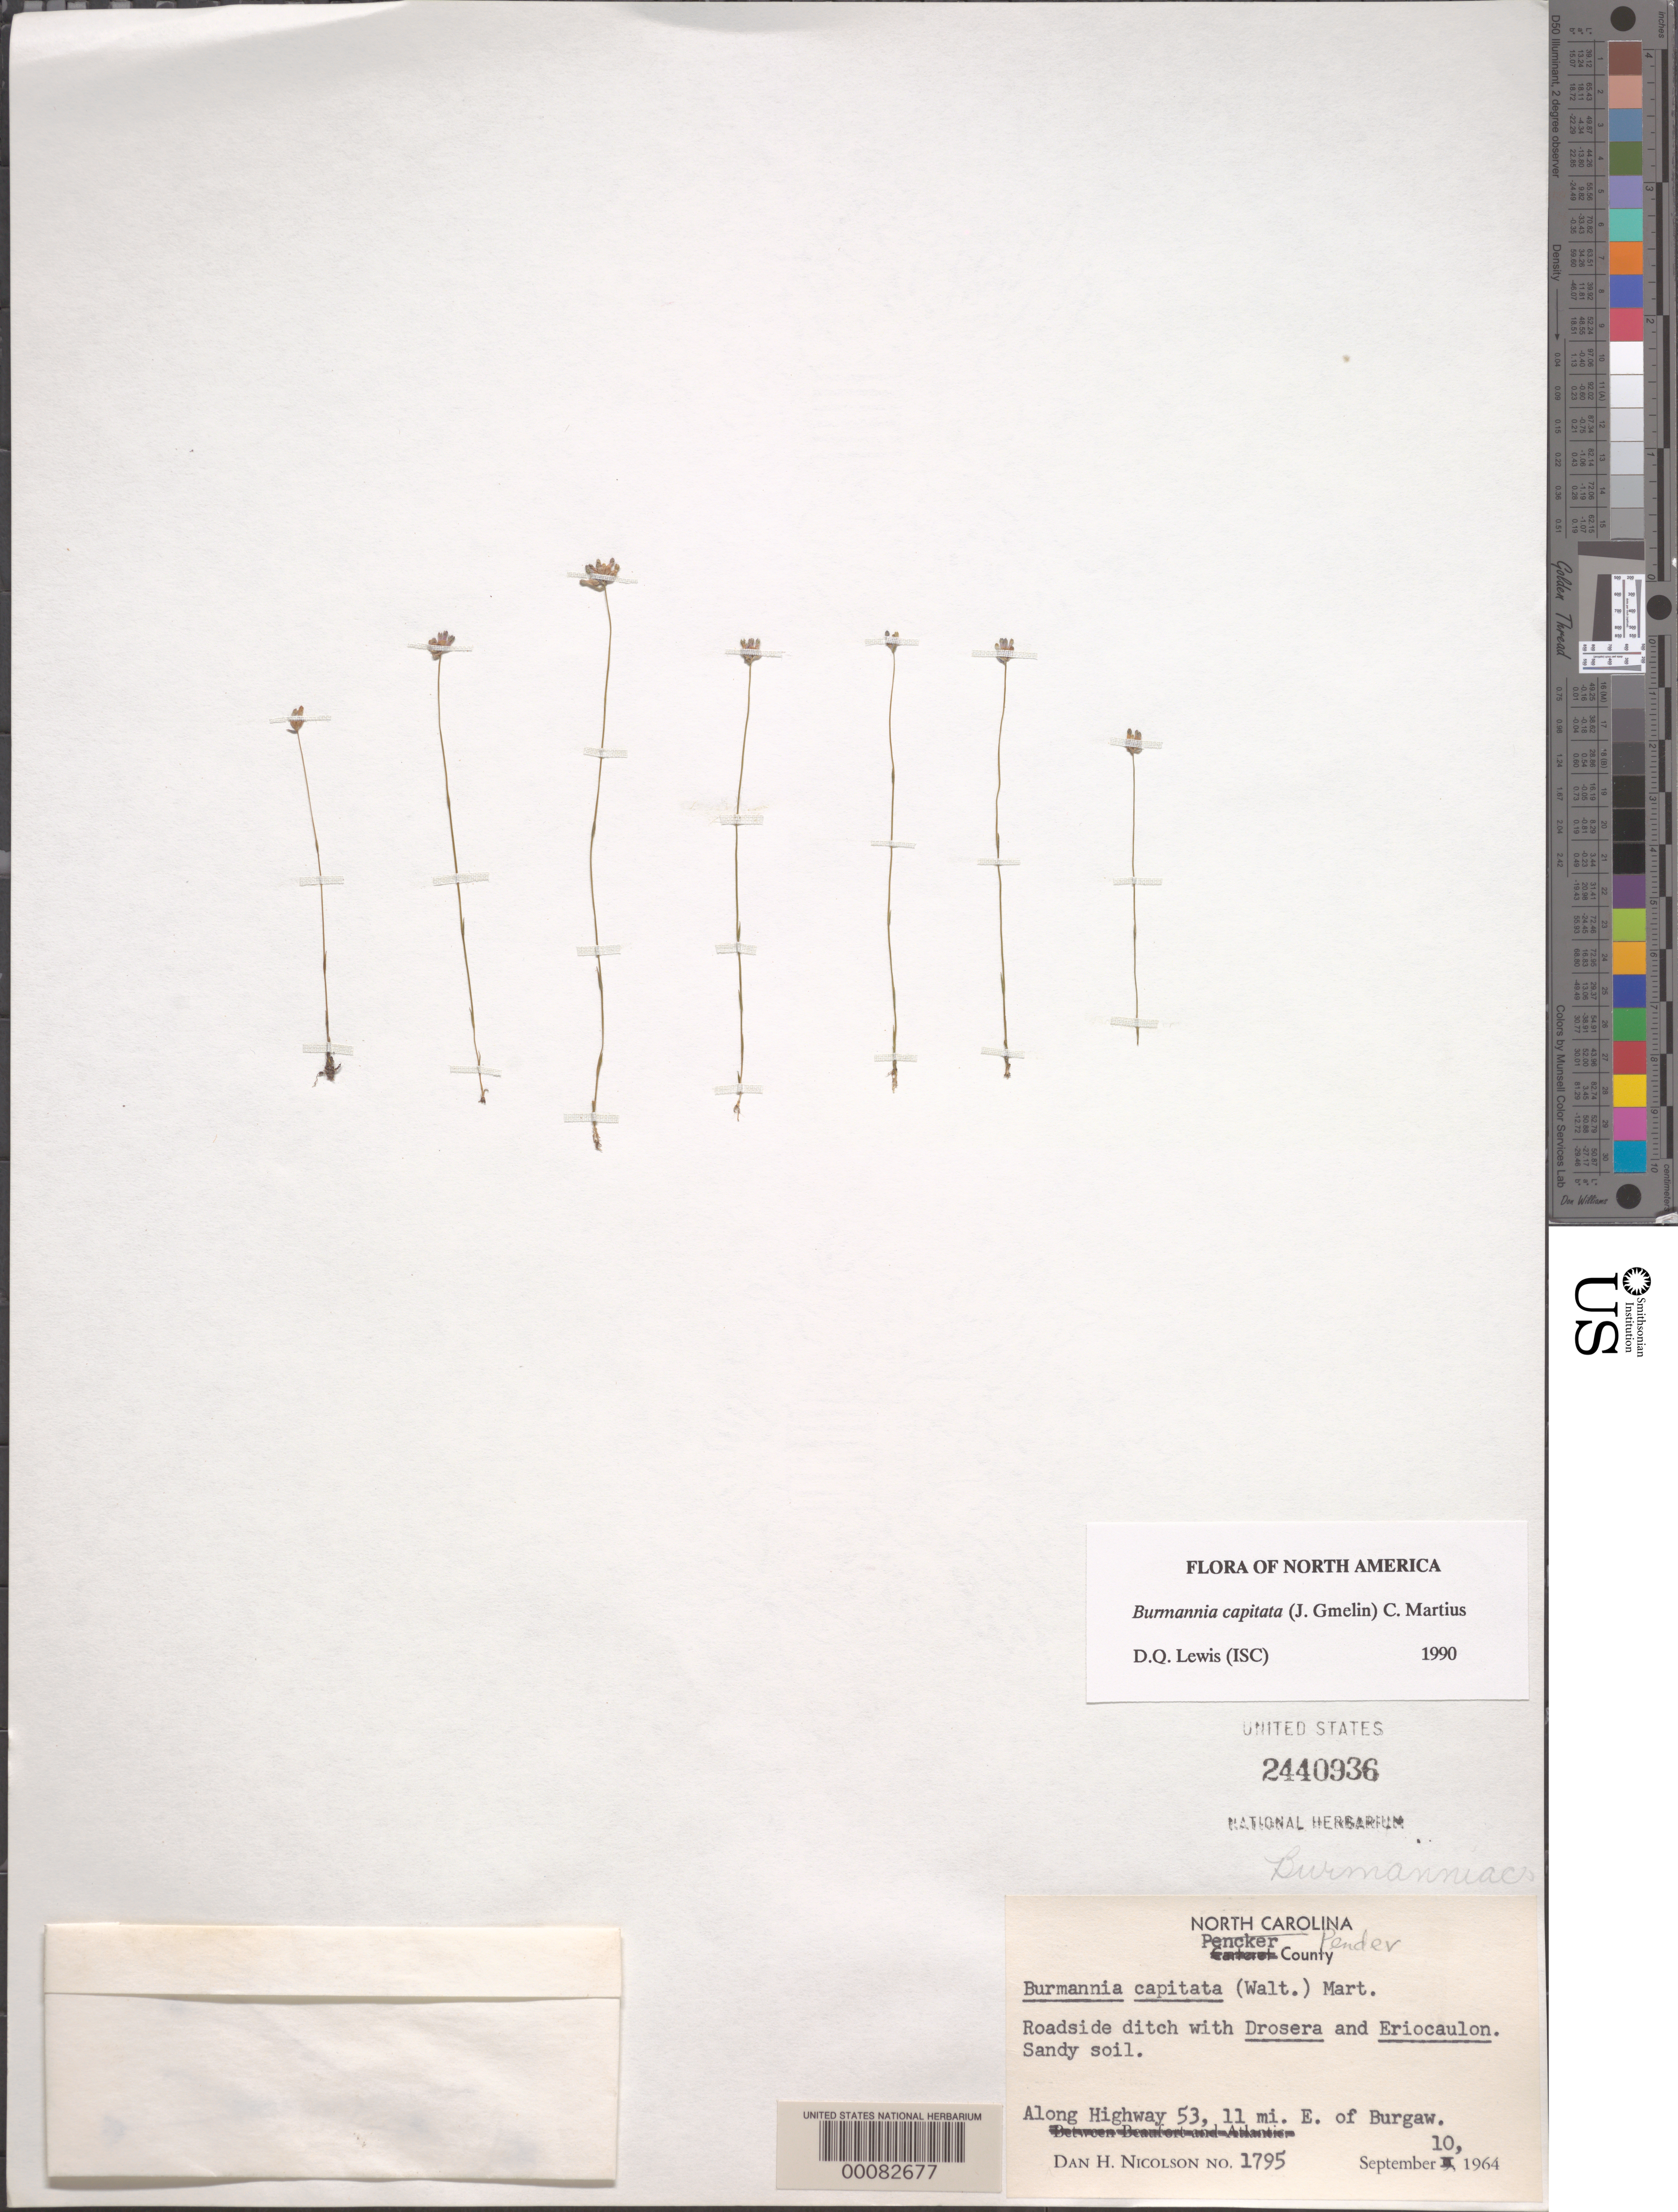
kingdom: Plantae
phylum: Tracheophyta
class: Liliopsida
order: Dioscoreales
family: Burmanniaceae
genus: Burmannia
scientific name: Burmannia capitata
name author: (Walter ex J.F. Gmel.) Mart.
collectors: D. H. Nicolson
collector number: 1795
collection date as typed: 19 Aug 1941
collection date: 1941-08-19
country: United States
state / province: North Carolina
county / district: Pender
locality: Along Hgy 53, E of Burgaw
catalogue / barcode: US 2440936